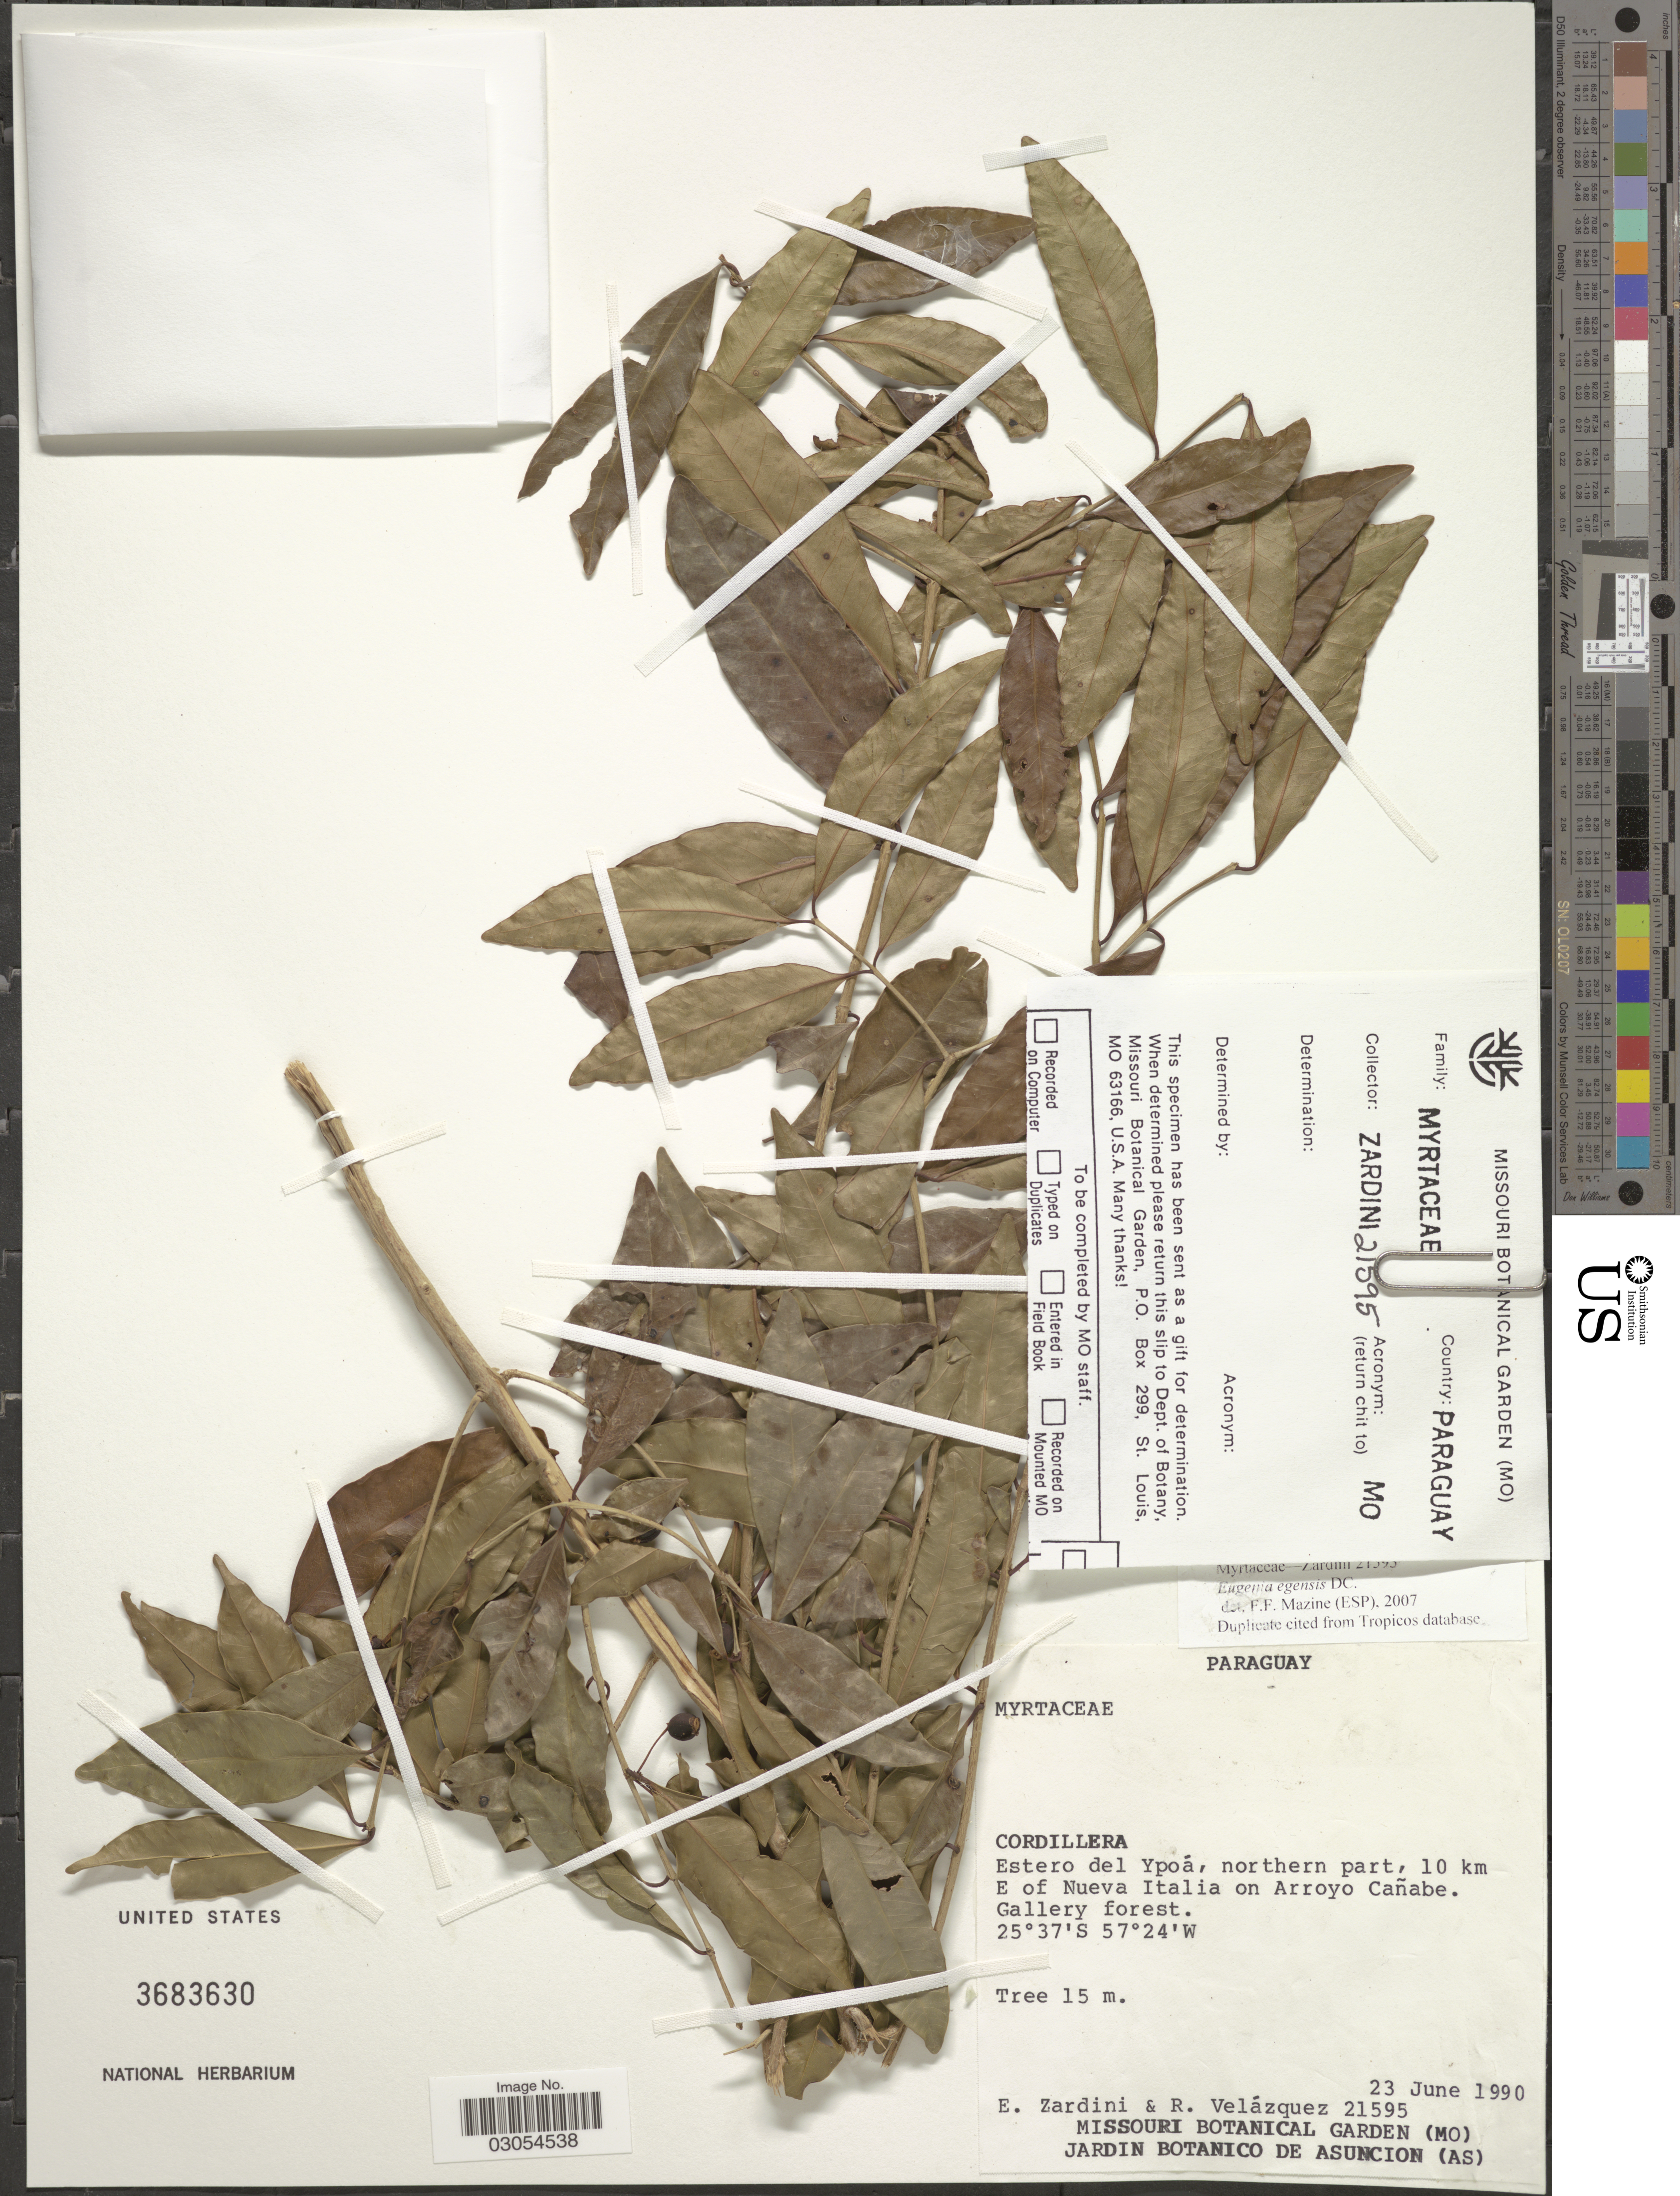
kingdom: Plantae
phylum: Tracheophyta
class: Magnoliopsida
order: Myrtales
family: Myrtaceae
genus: Eugenia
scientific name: Eugenia egensis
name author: DC.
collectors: E. Zardini & R. Velázquez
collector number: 21595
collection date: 1990-06-23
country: Paraguay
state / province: Cordillera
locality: Estero del Ypoá, northern part, 10 km E of Nueva Italia on Arroyo Cañabe. Gallery forest.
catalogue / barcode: US 3683630